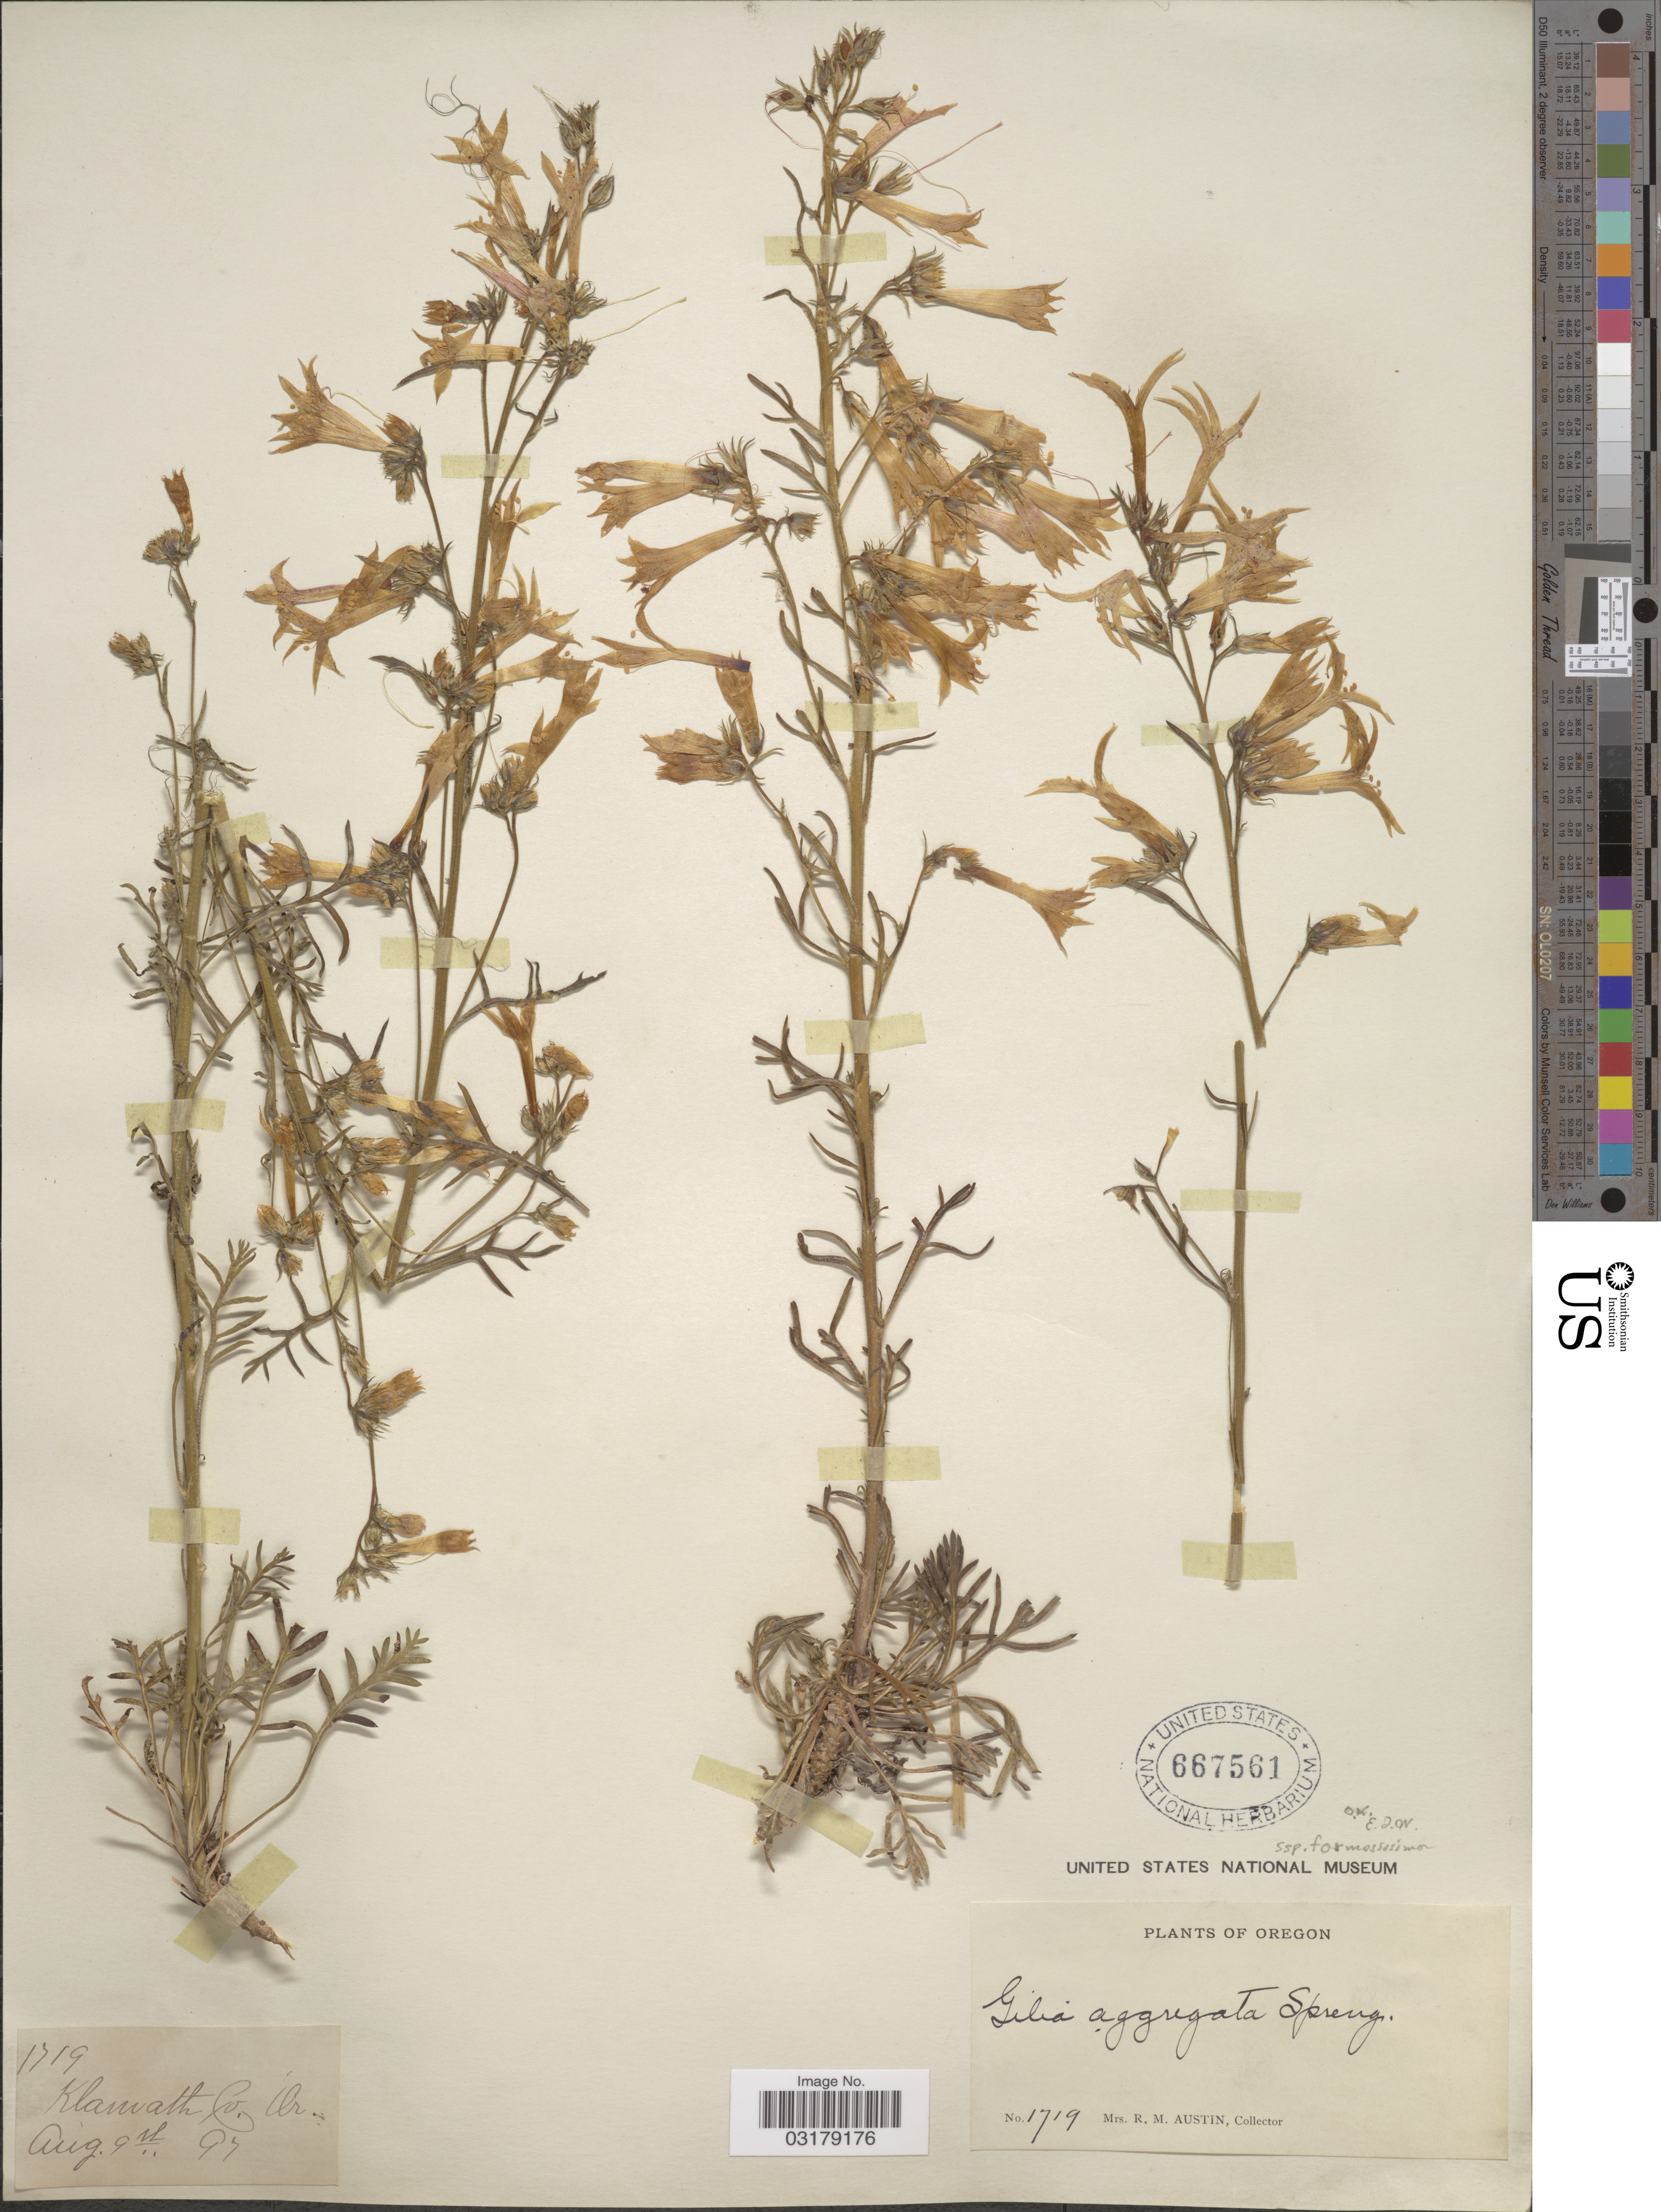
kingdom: Plantae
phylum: Tracheophyta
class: Magnoliopsida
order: Ericales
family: Polemoniaceae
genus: Ipomopsis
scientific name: Ipomopsis aggregata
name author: (Pursh) V.E. Grant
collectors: R. Austin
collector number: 1719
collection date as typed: Transcribed d/m/y: 9/8/97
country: United States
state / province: Oregon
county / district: Klamath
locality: Klamath Co.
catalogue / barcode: US 667561